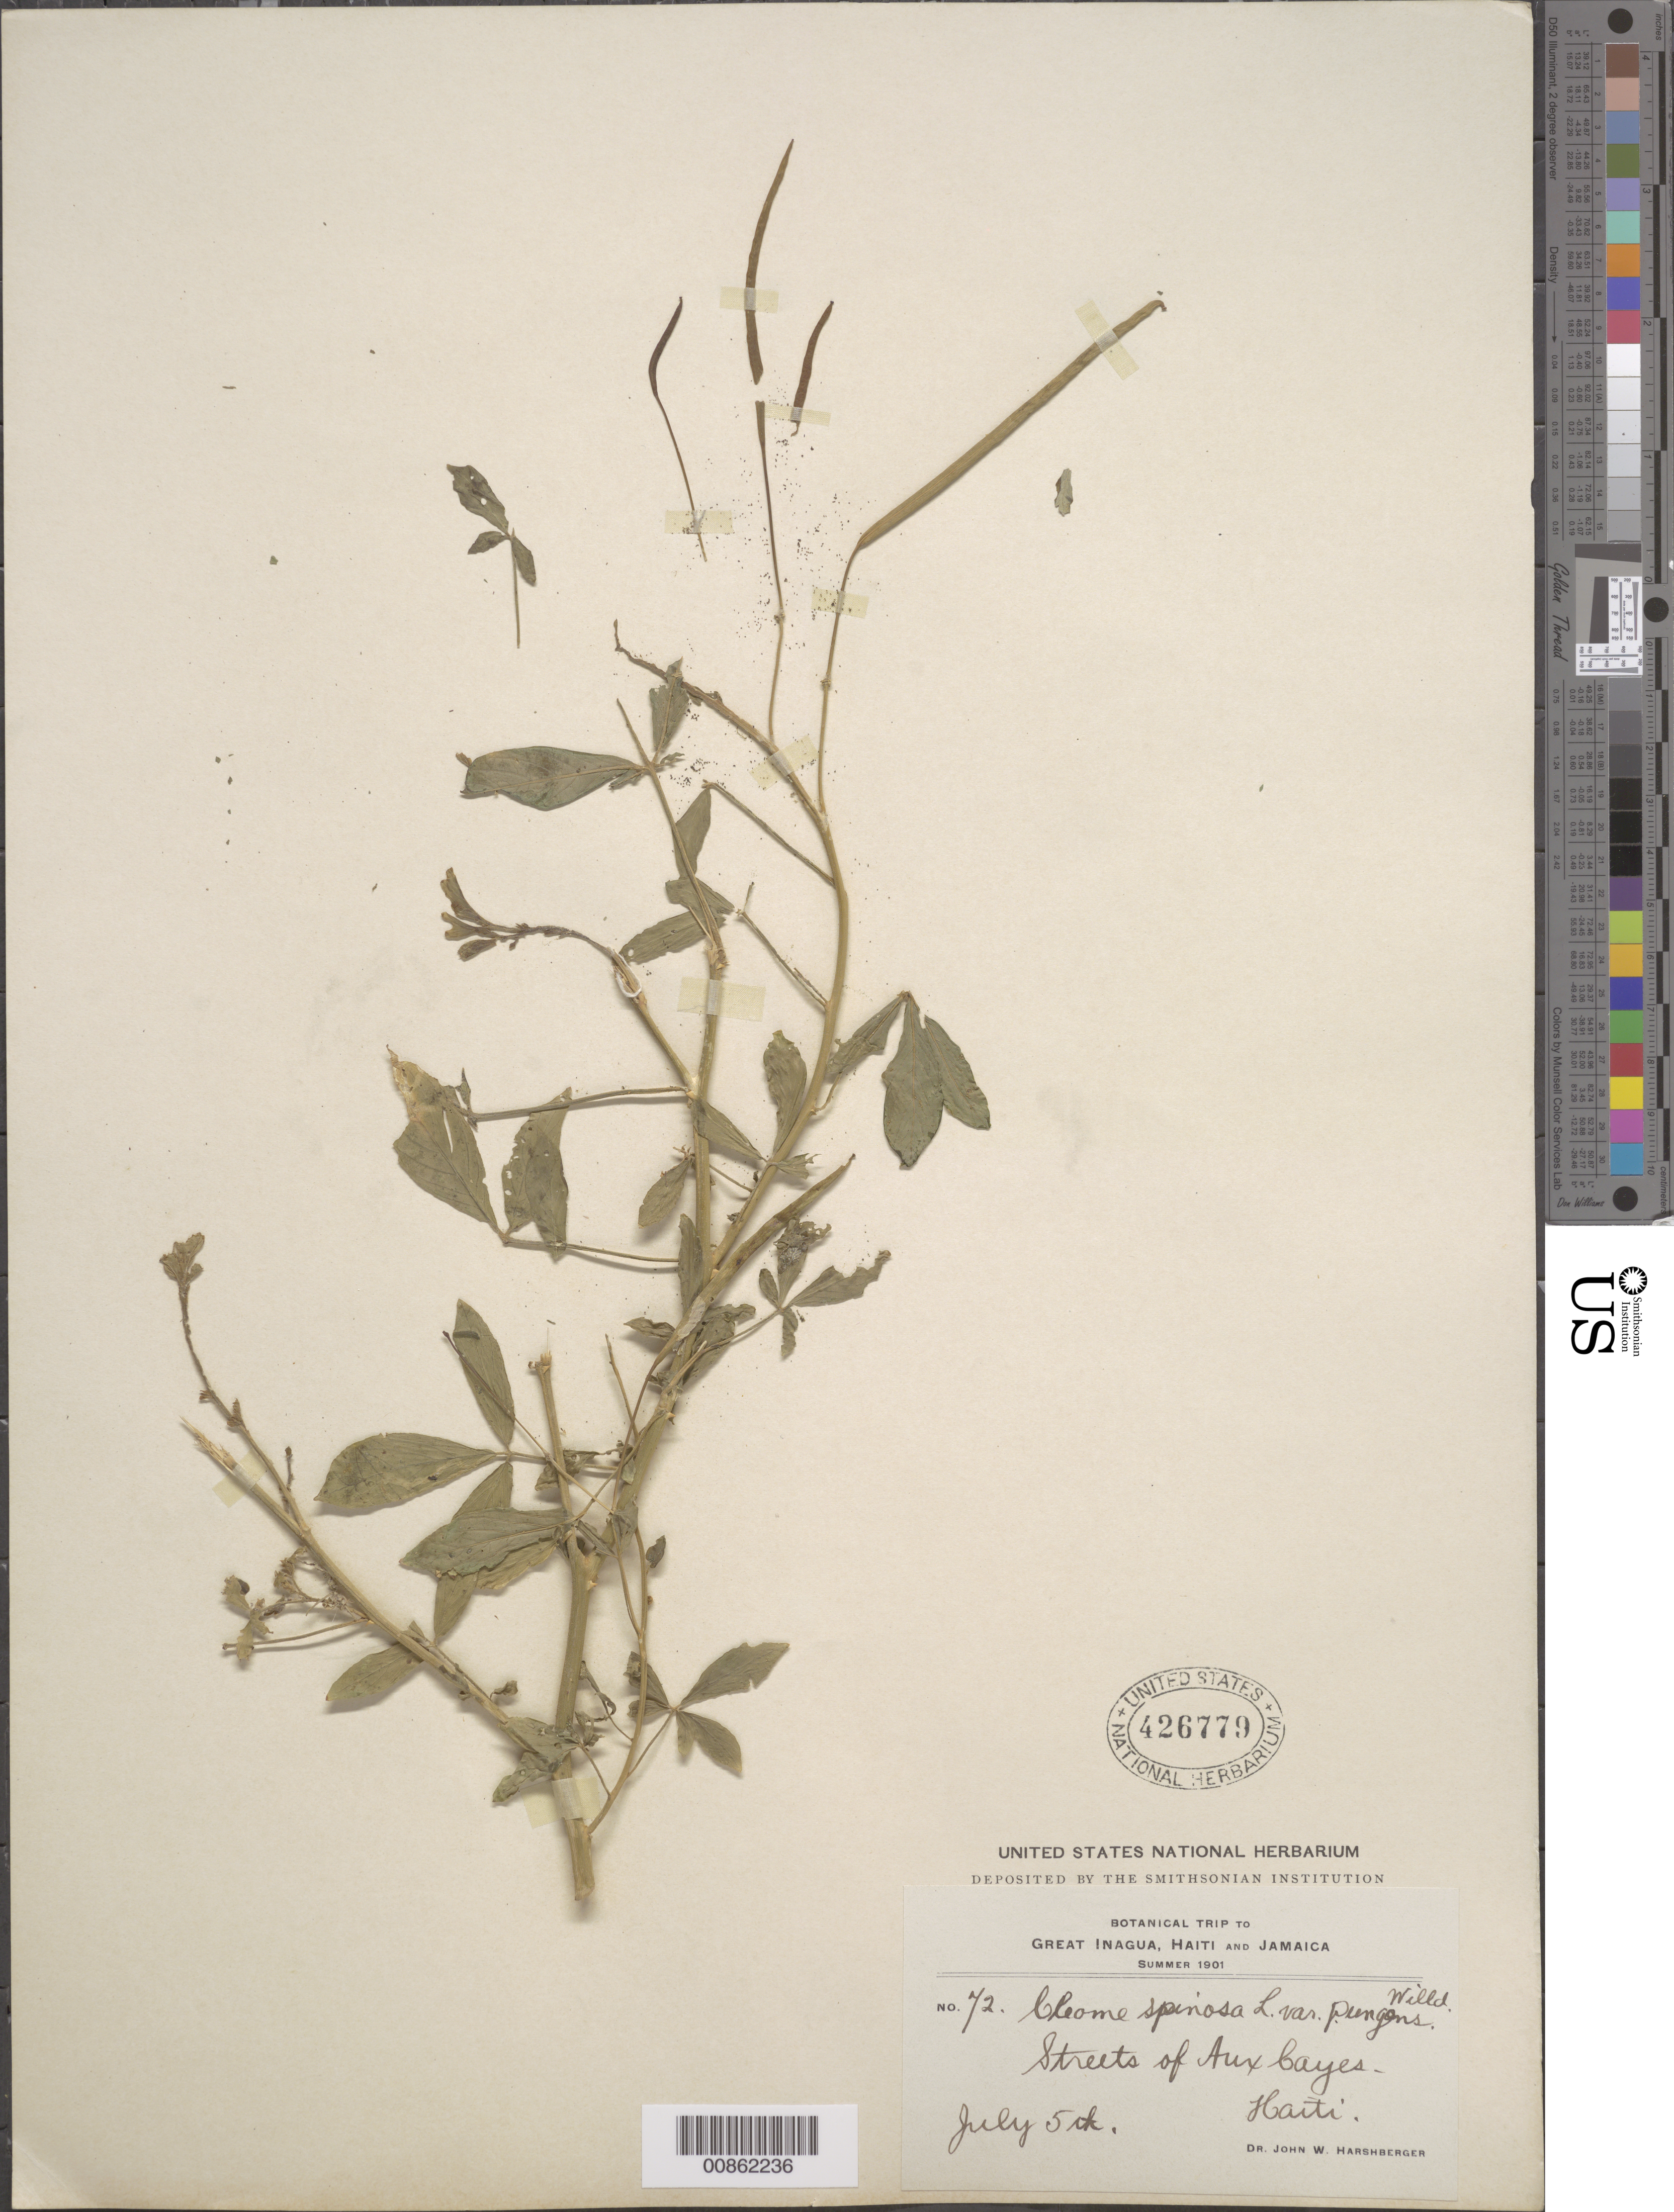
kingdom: Plantae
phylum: Tracheophyta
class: Magnoliopsida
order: Brassicales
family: Cleomaceae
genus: Tarenaya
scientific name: Tarenaya spinosa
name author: (Jacq.) Raf.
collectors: J. W. Harshberger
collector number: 72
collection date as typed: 05 Jul 1901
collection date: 1901-07-05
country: Haiti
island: Hispaniola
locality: Aux Cayes.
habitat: Streets.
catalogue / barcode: US 426779